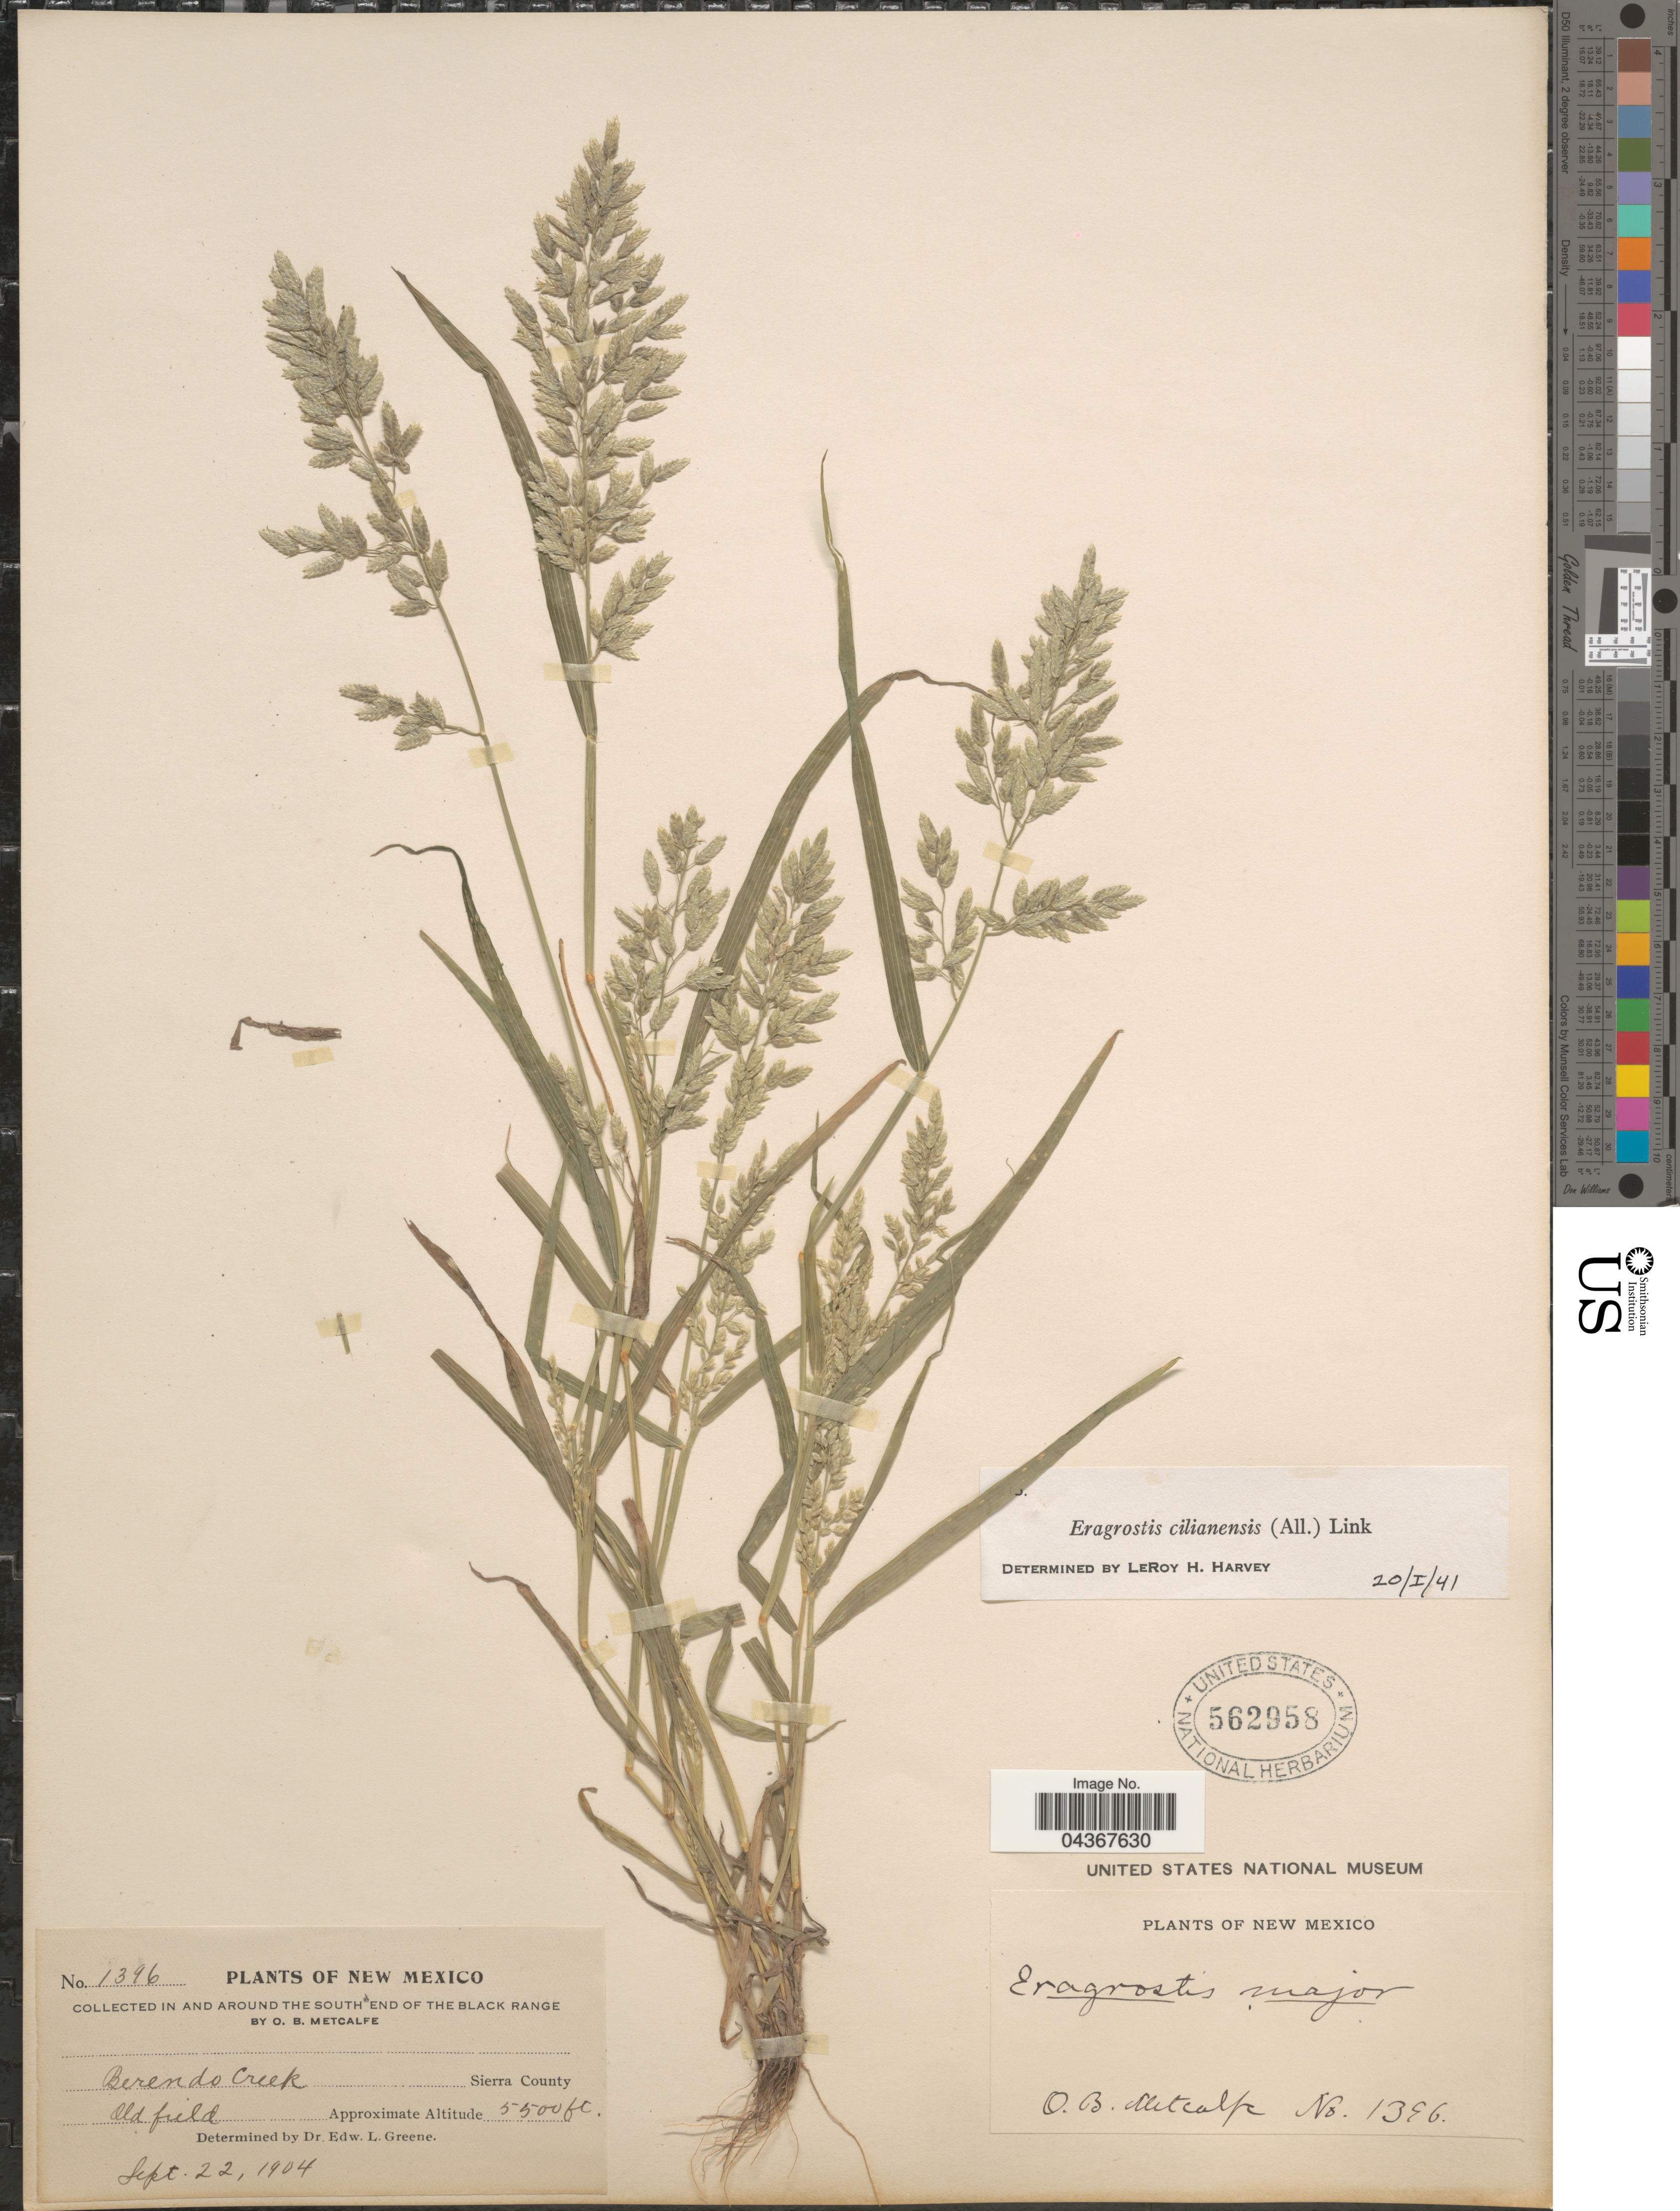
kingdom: Plantae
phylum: Tracheophyta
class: Liliopsida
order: Poales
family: Poaceae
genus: Eragrostis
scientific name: Eragrostis cilianensis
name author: (Bellardi) Vignolo ex Janch.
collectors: O. B. Metcalfe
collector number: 1396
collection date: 1904-09-22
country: United States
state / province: New Mexico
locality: In and around the South End of the Black Range. Berendo Creek. Sierra County.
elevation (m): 1676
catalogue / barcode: US 562958